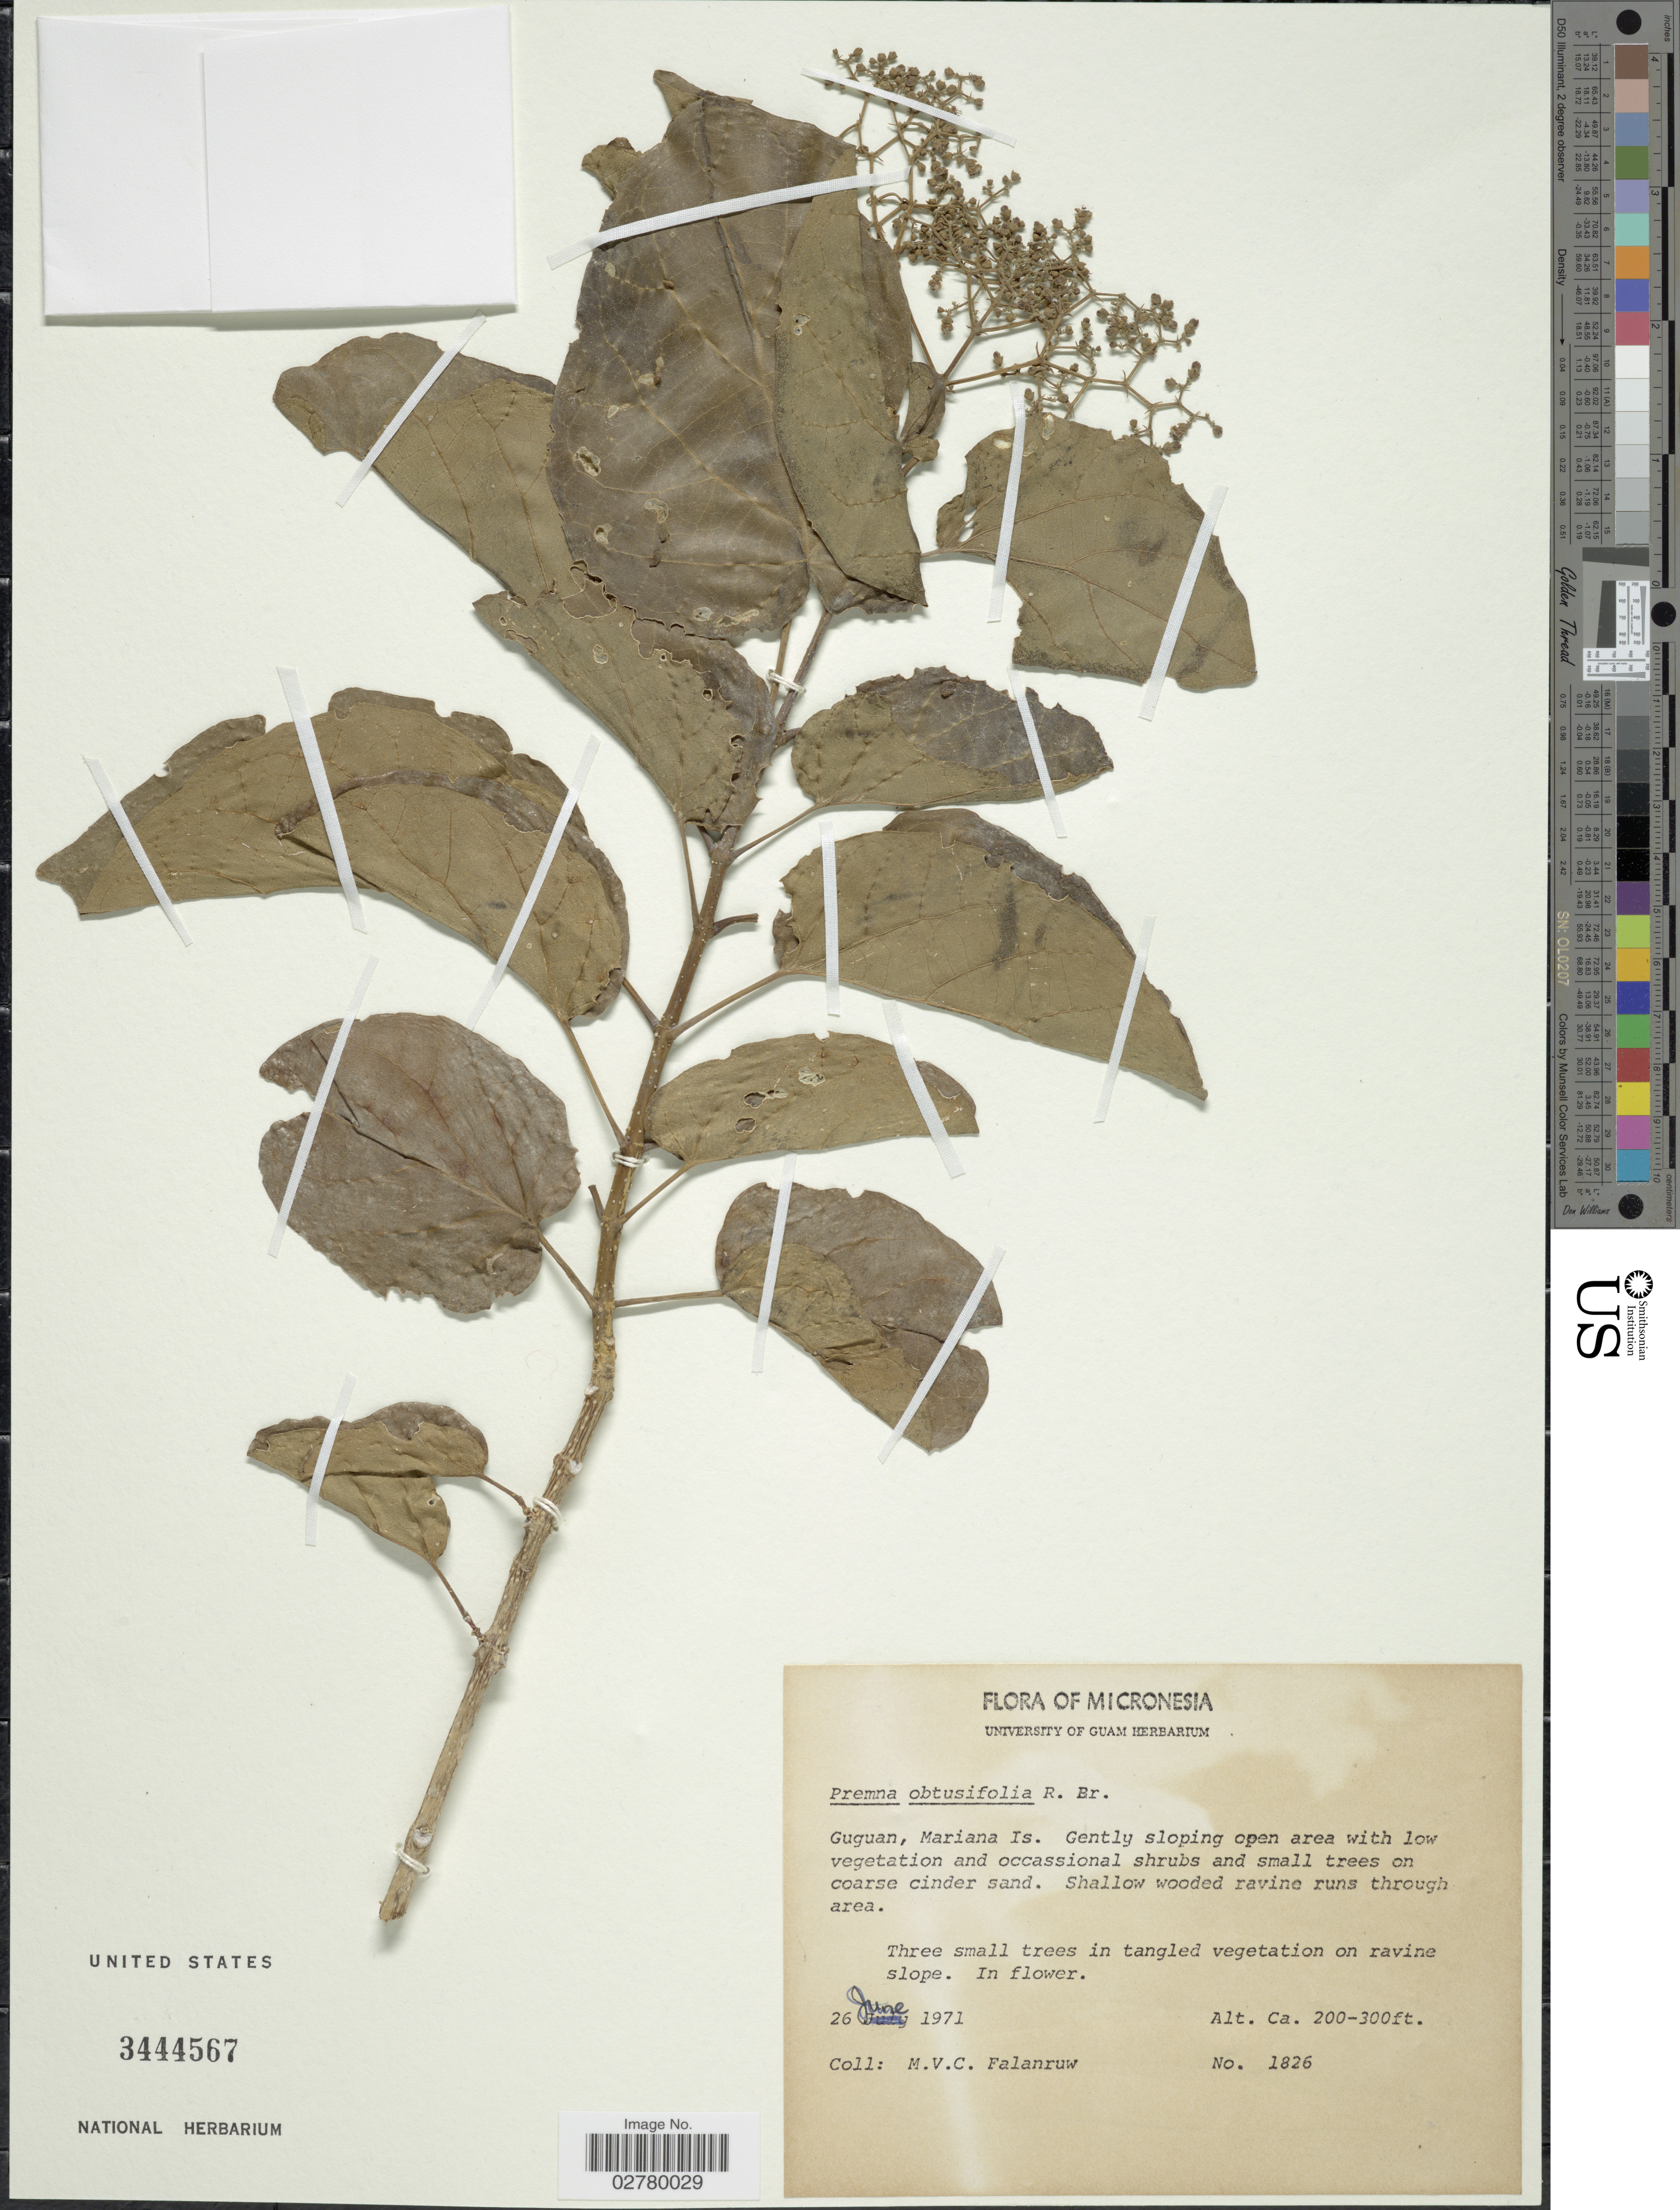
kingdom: Plantae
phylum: Tracheophyta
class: Magnoliopsida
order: Lamiales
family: Lamiaceae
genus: Premna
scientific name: Premna obtusifolia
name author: R. Br.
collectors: M. V. Falanruw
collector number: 1826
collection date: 1971-06-26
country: Northern Mariana Islands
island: Guguan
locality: Guguan, Mariana Is.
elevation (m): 61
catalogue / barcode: US 3444567